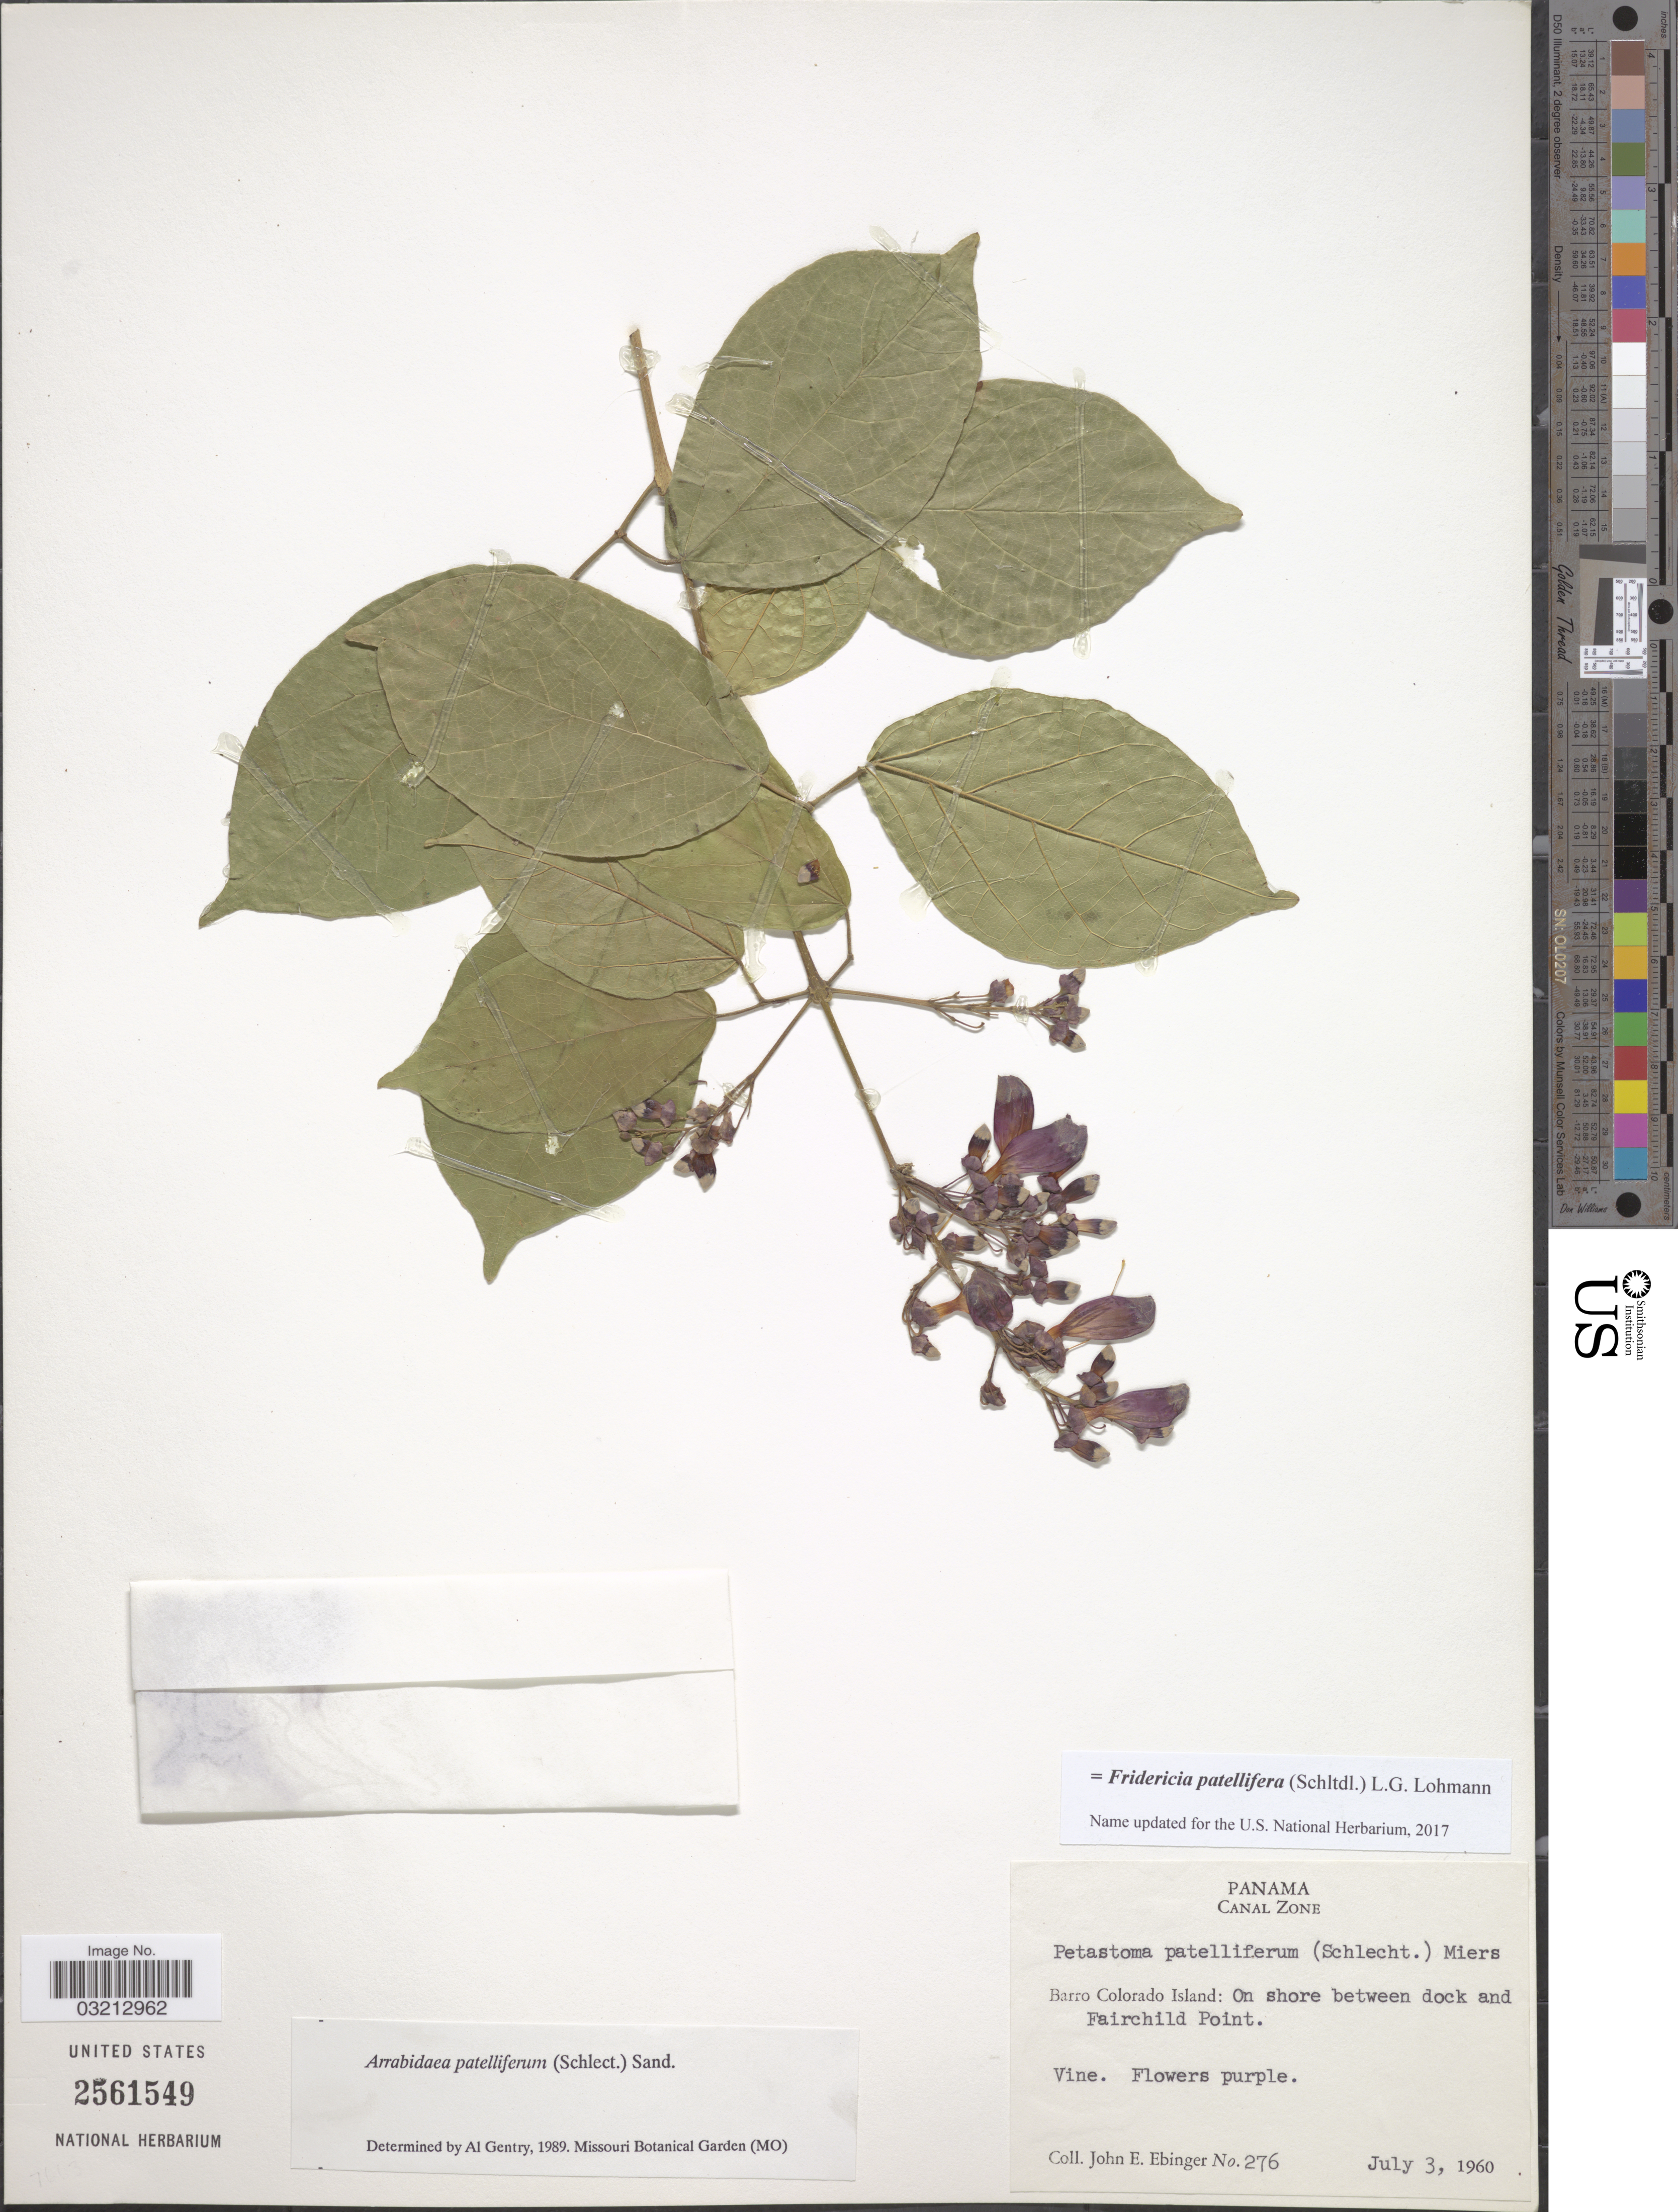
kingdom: Plantae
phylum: Tracheophyta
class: Magnoliopsida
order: Lamiales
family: Bignoniaceae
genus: Fridericia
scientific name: Fridericia patellifera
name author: (Schltdl.) L.G. Lohmann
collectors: J. Ebinger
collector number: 276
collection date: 1960-07-03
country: Panama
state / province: Panamá Oeste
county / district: Canal Zone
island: Barro Colorado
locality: Canal Zone. Barro Colorado Island: on shore between dock and Fairchild Point.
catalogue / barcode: US 2561549